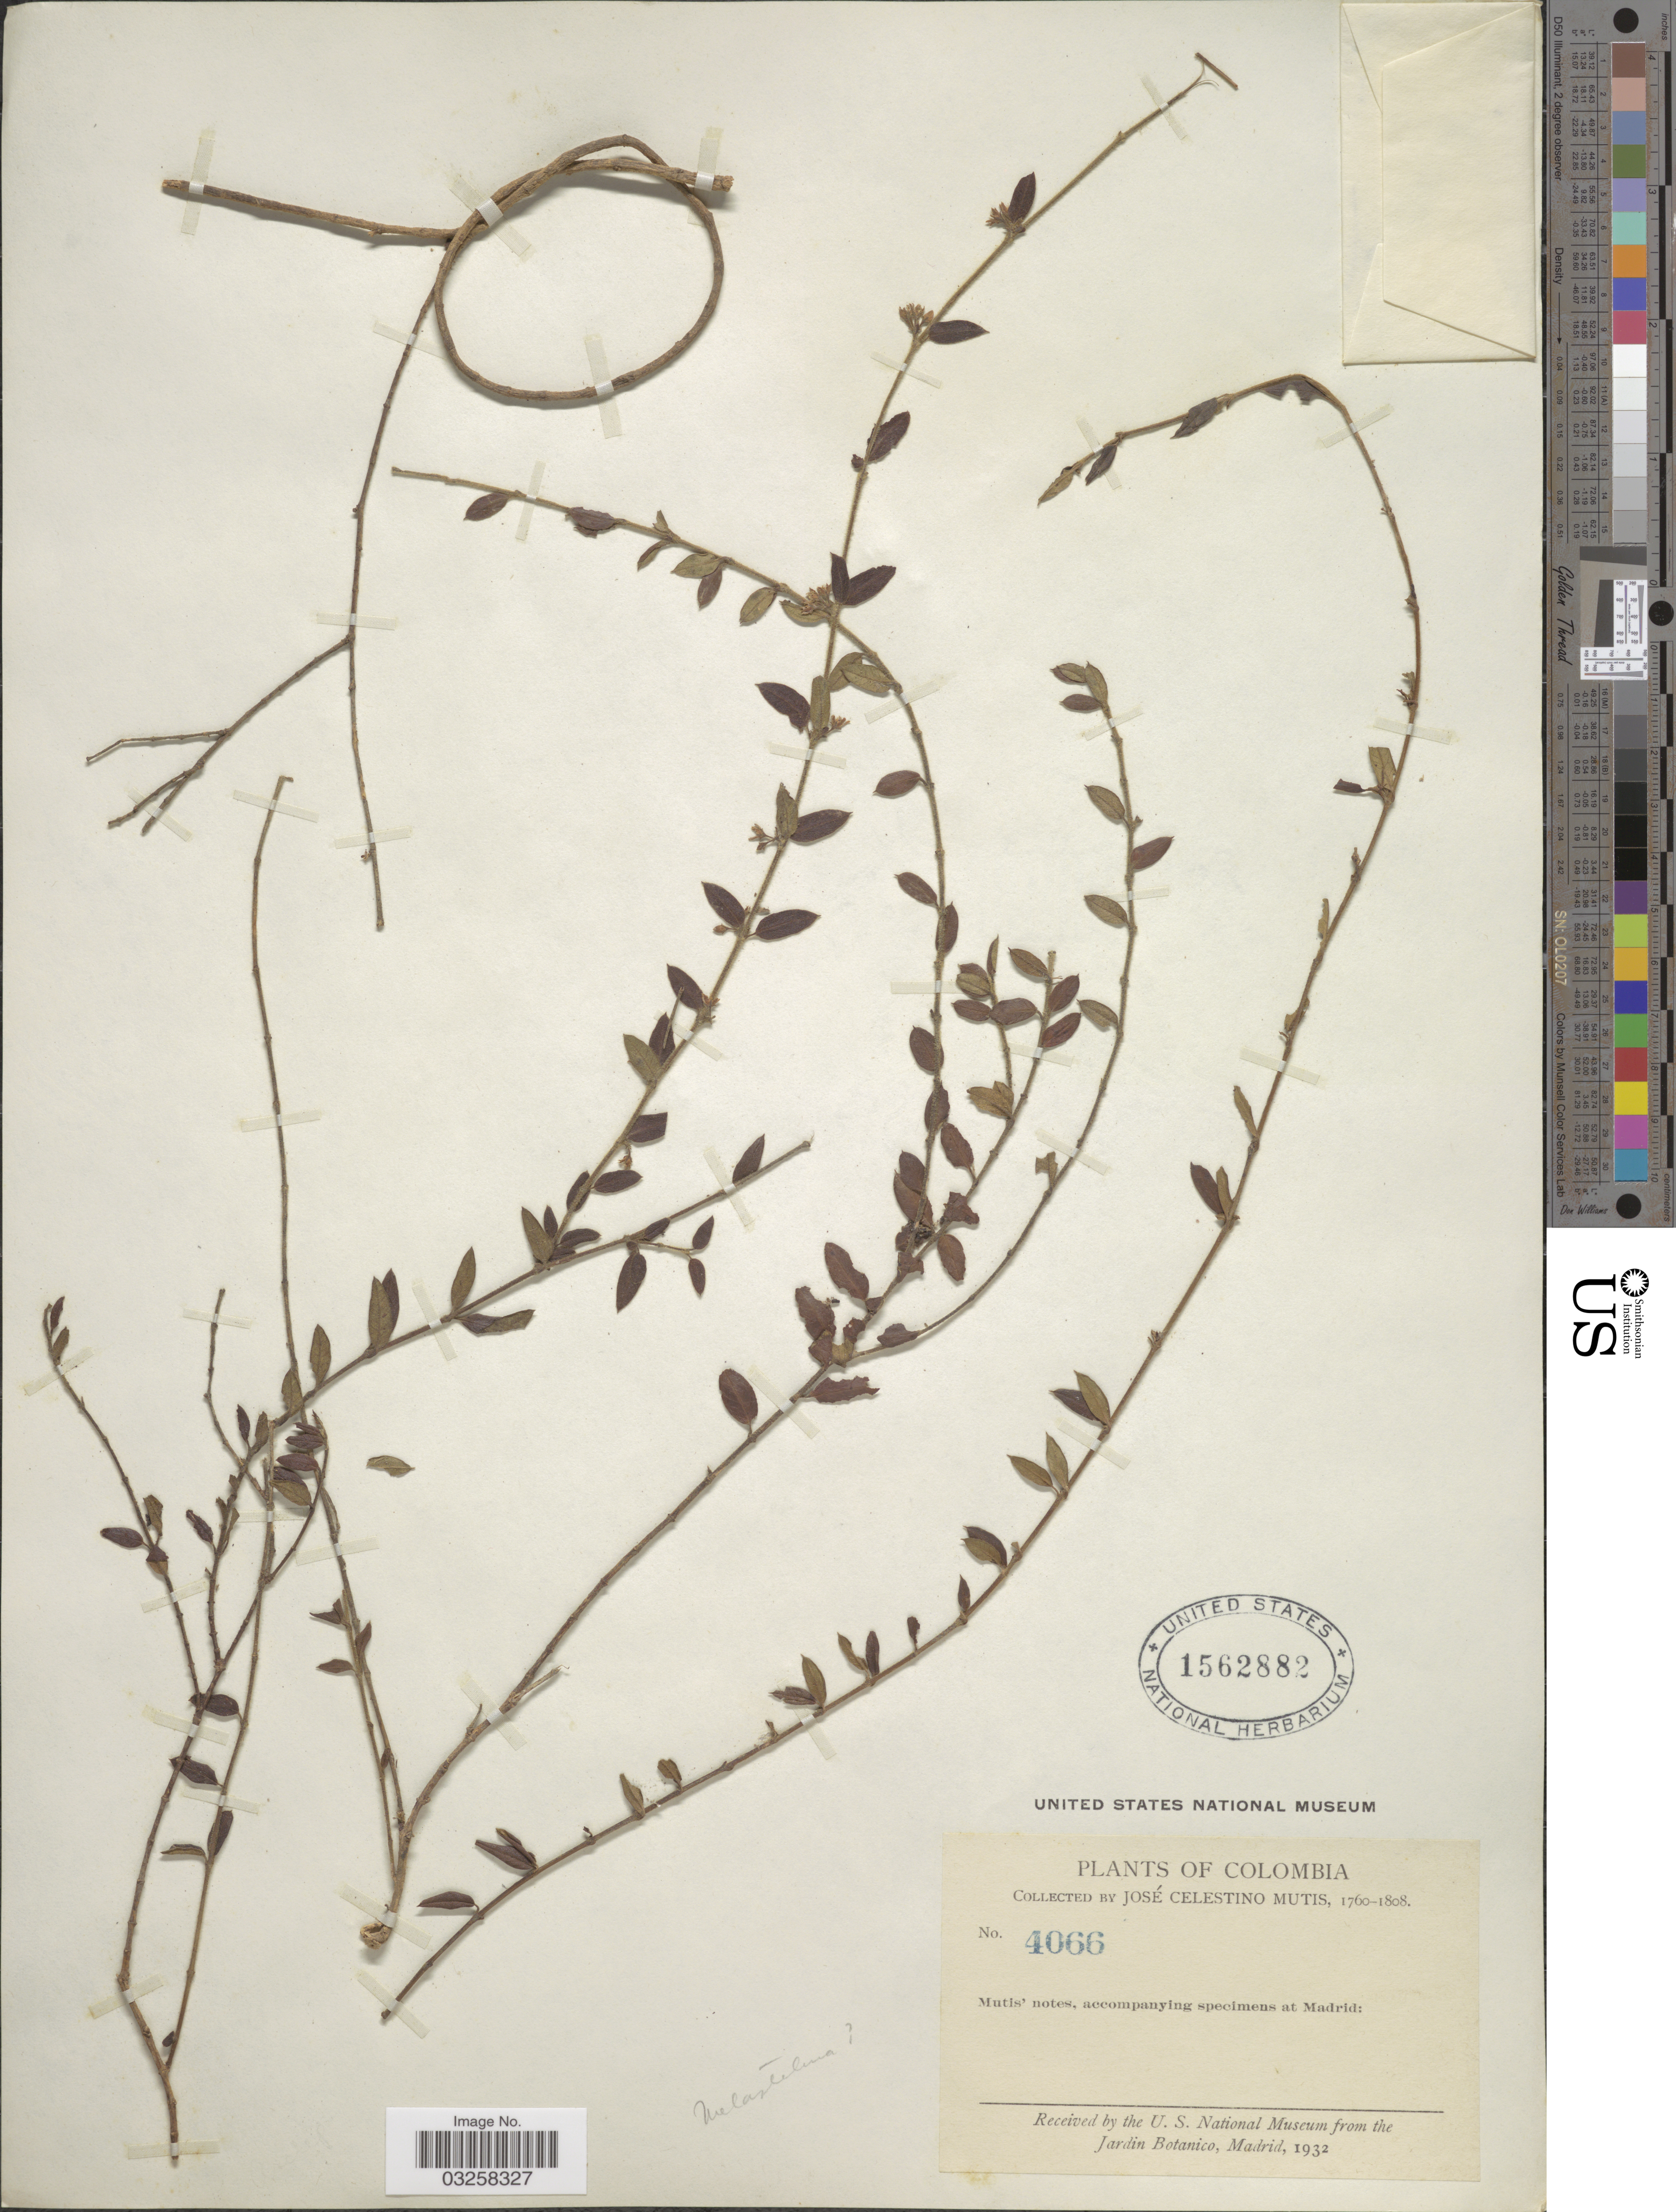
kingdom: Plantae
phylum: Tracheophyta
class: Magnoliopsida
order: Gentianales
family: Apocynaceae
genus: Scyphostelma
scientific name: Scyphostelma sp.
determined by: Liede-Schumann, Sigrid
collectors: J. C. B. Mutis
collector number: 4066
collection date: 1760/1808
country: Colombia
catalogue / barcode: US 1562882